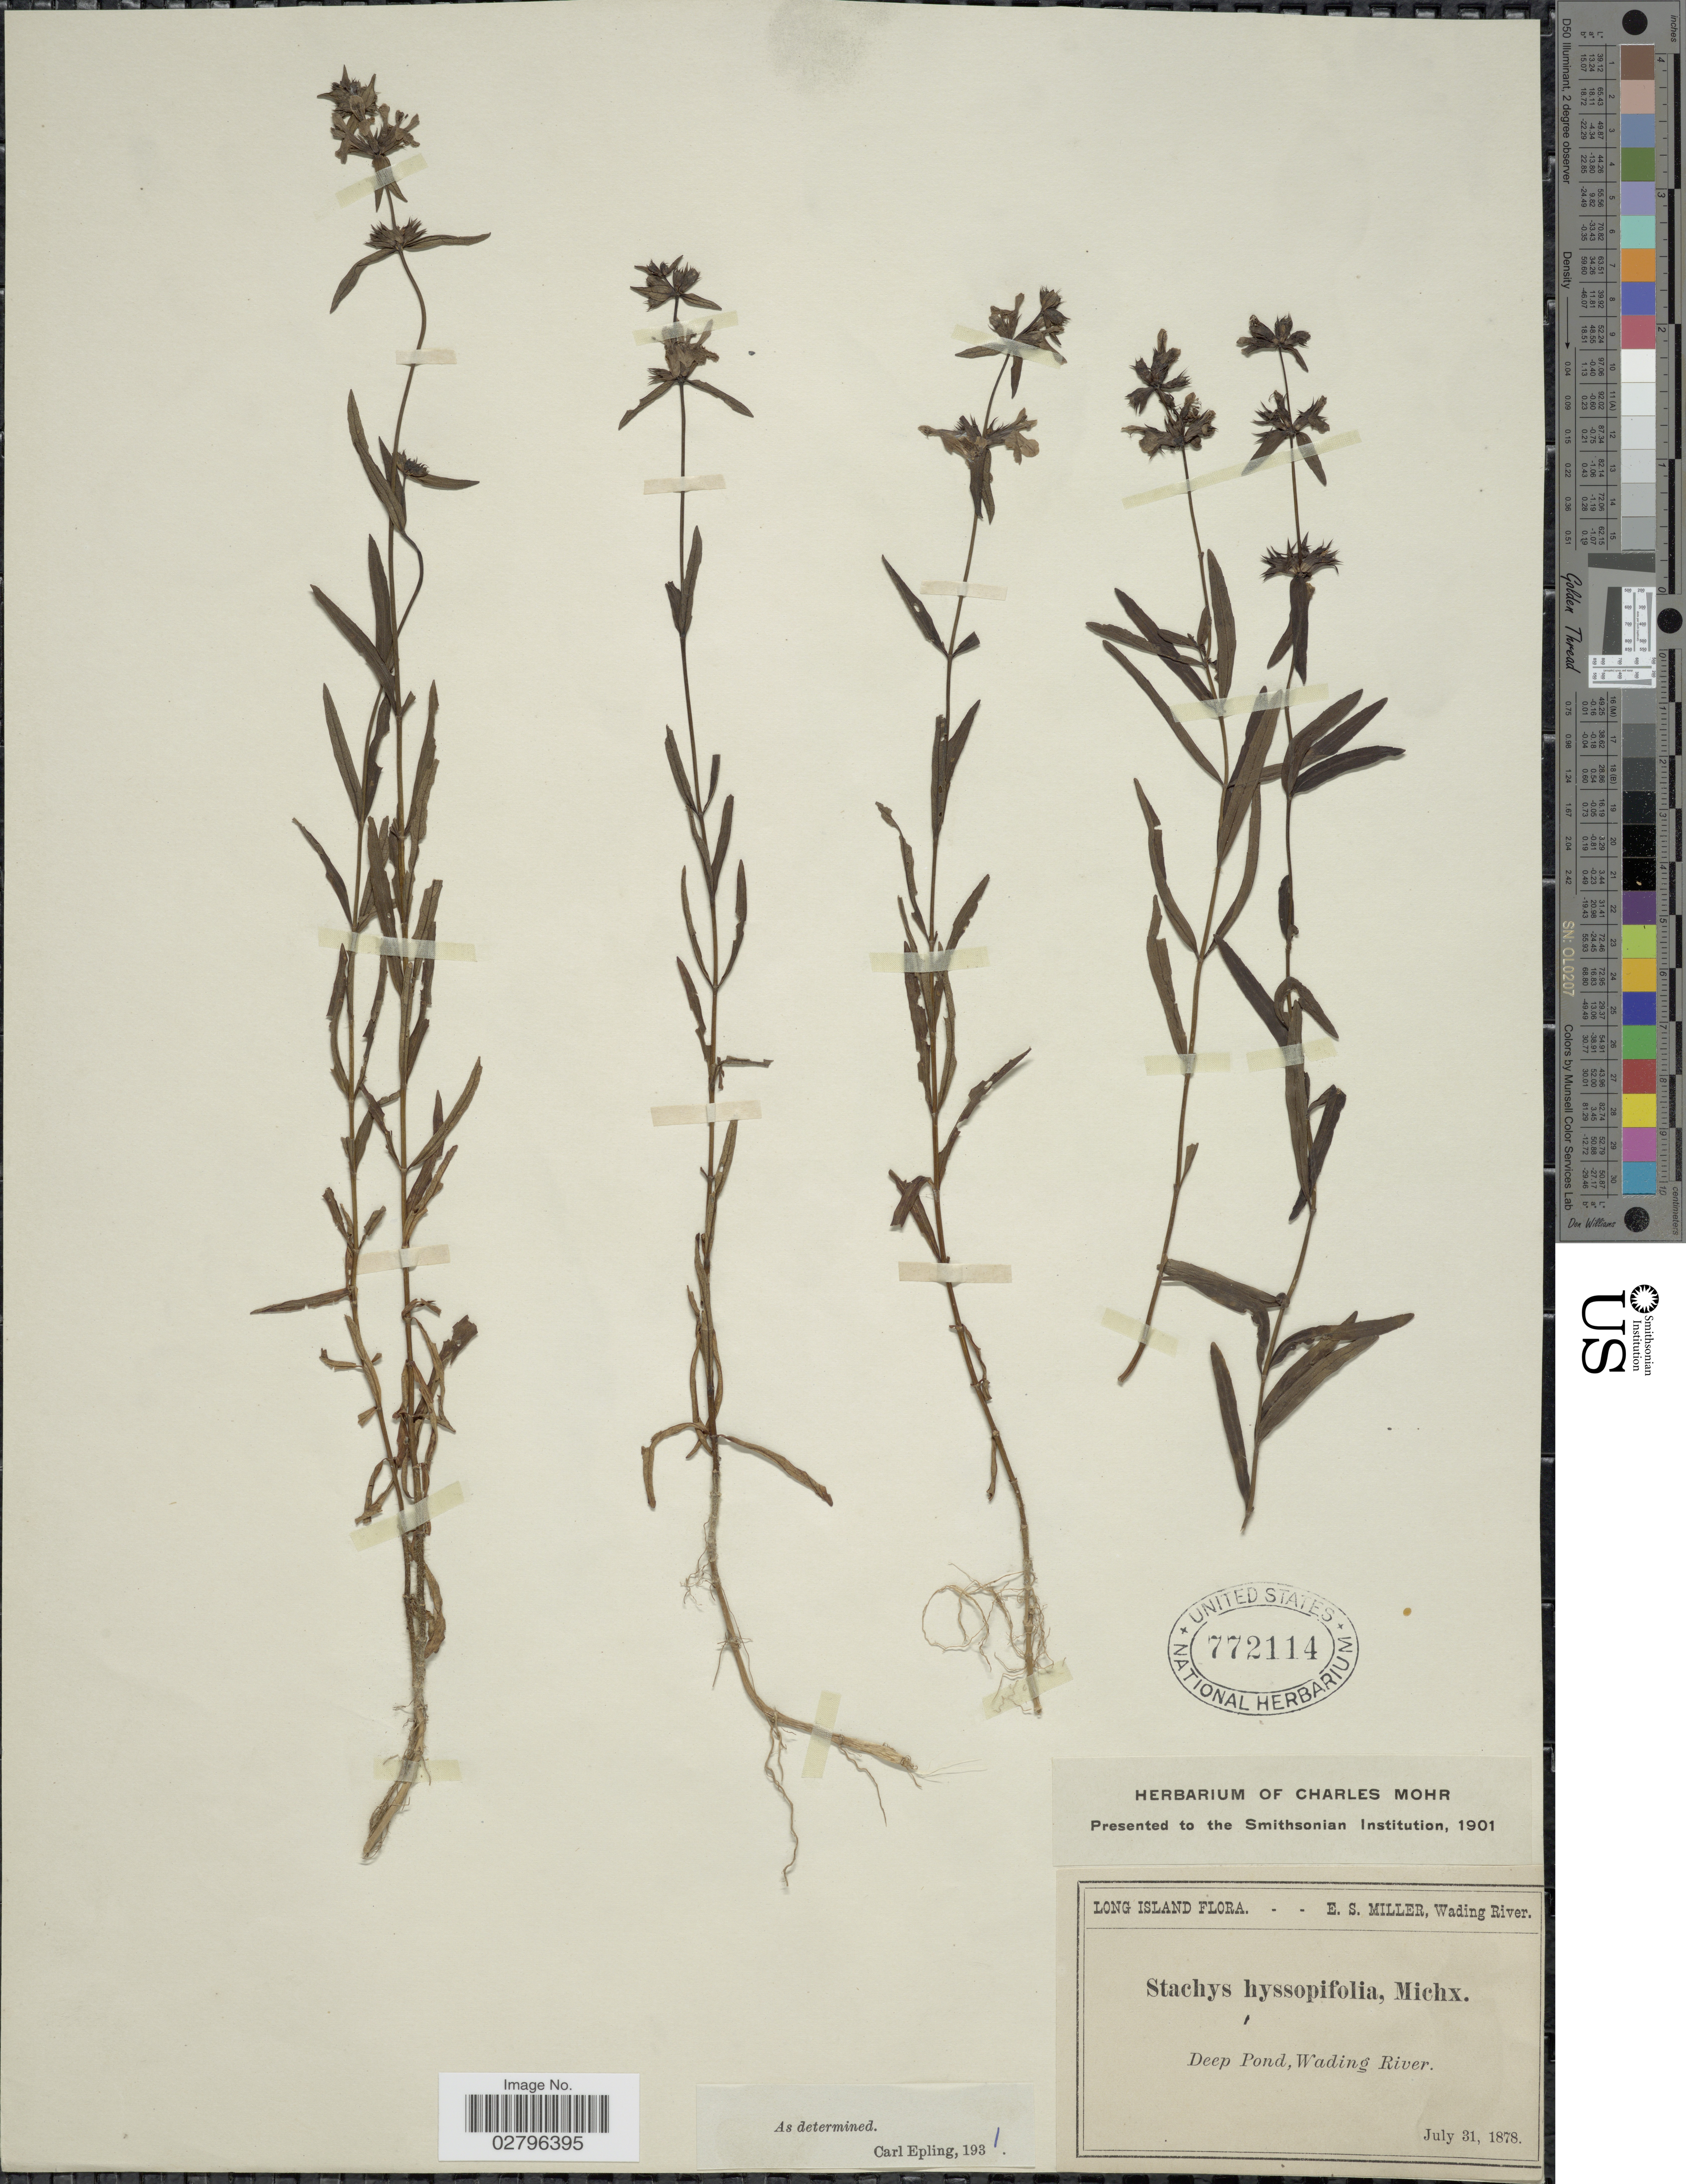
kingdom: Plantae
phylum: Tracheophyta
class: Magnoliopsida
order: Lamiales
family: Lamiaceae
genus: Stachys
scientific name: Stachys hyssopifolia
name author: Michx.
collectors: E. S. Miller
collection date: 1878-07-31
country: United States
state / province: New York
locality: Long Island. Deep Pond, Wading River.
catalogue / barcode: US 772114